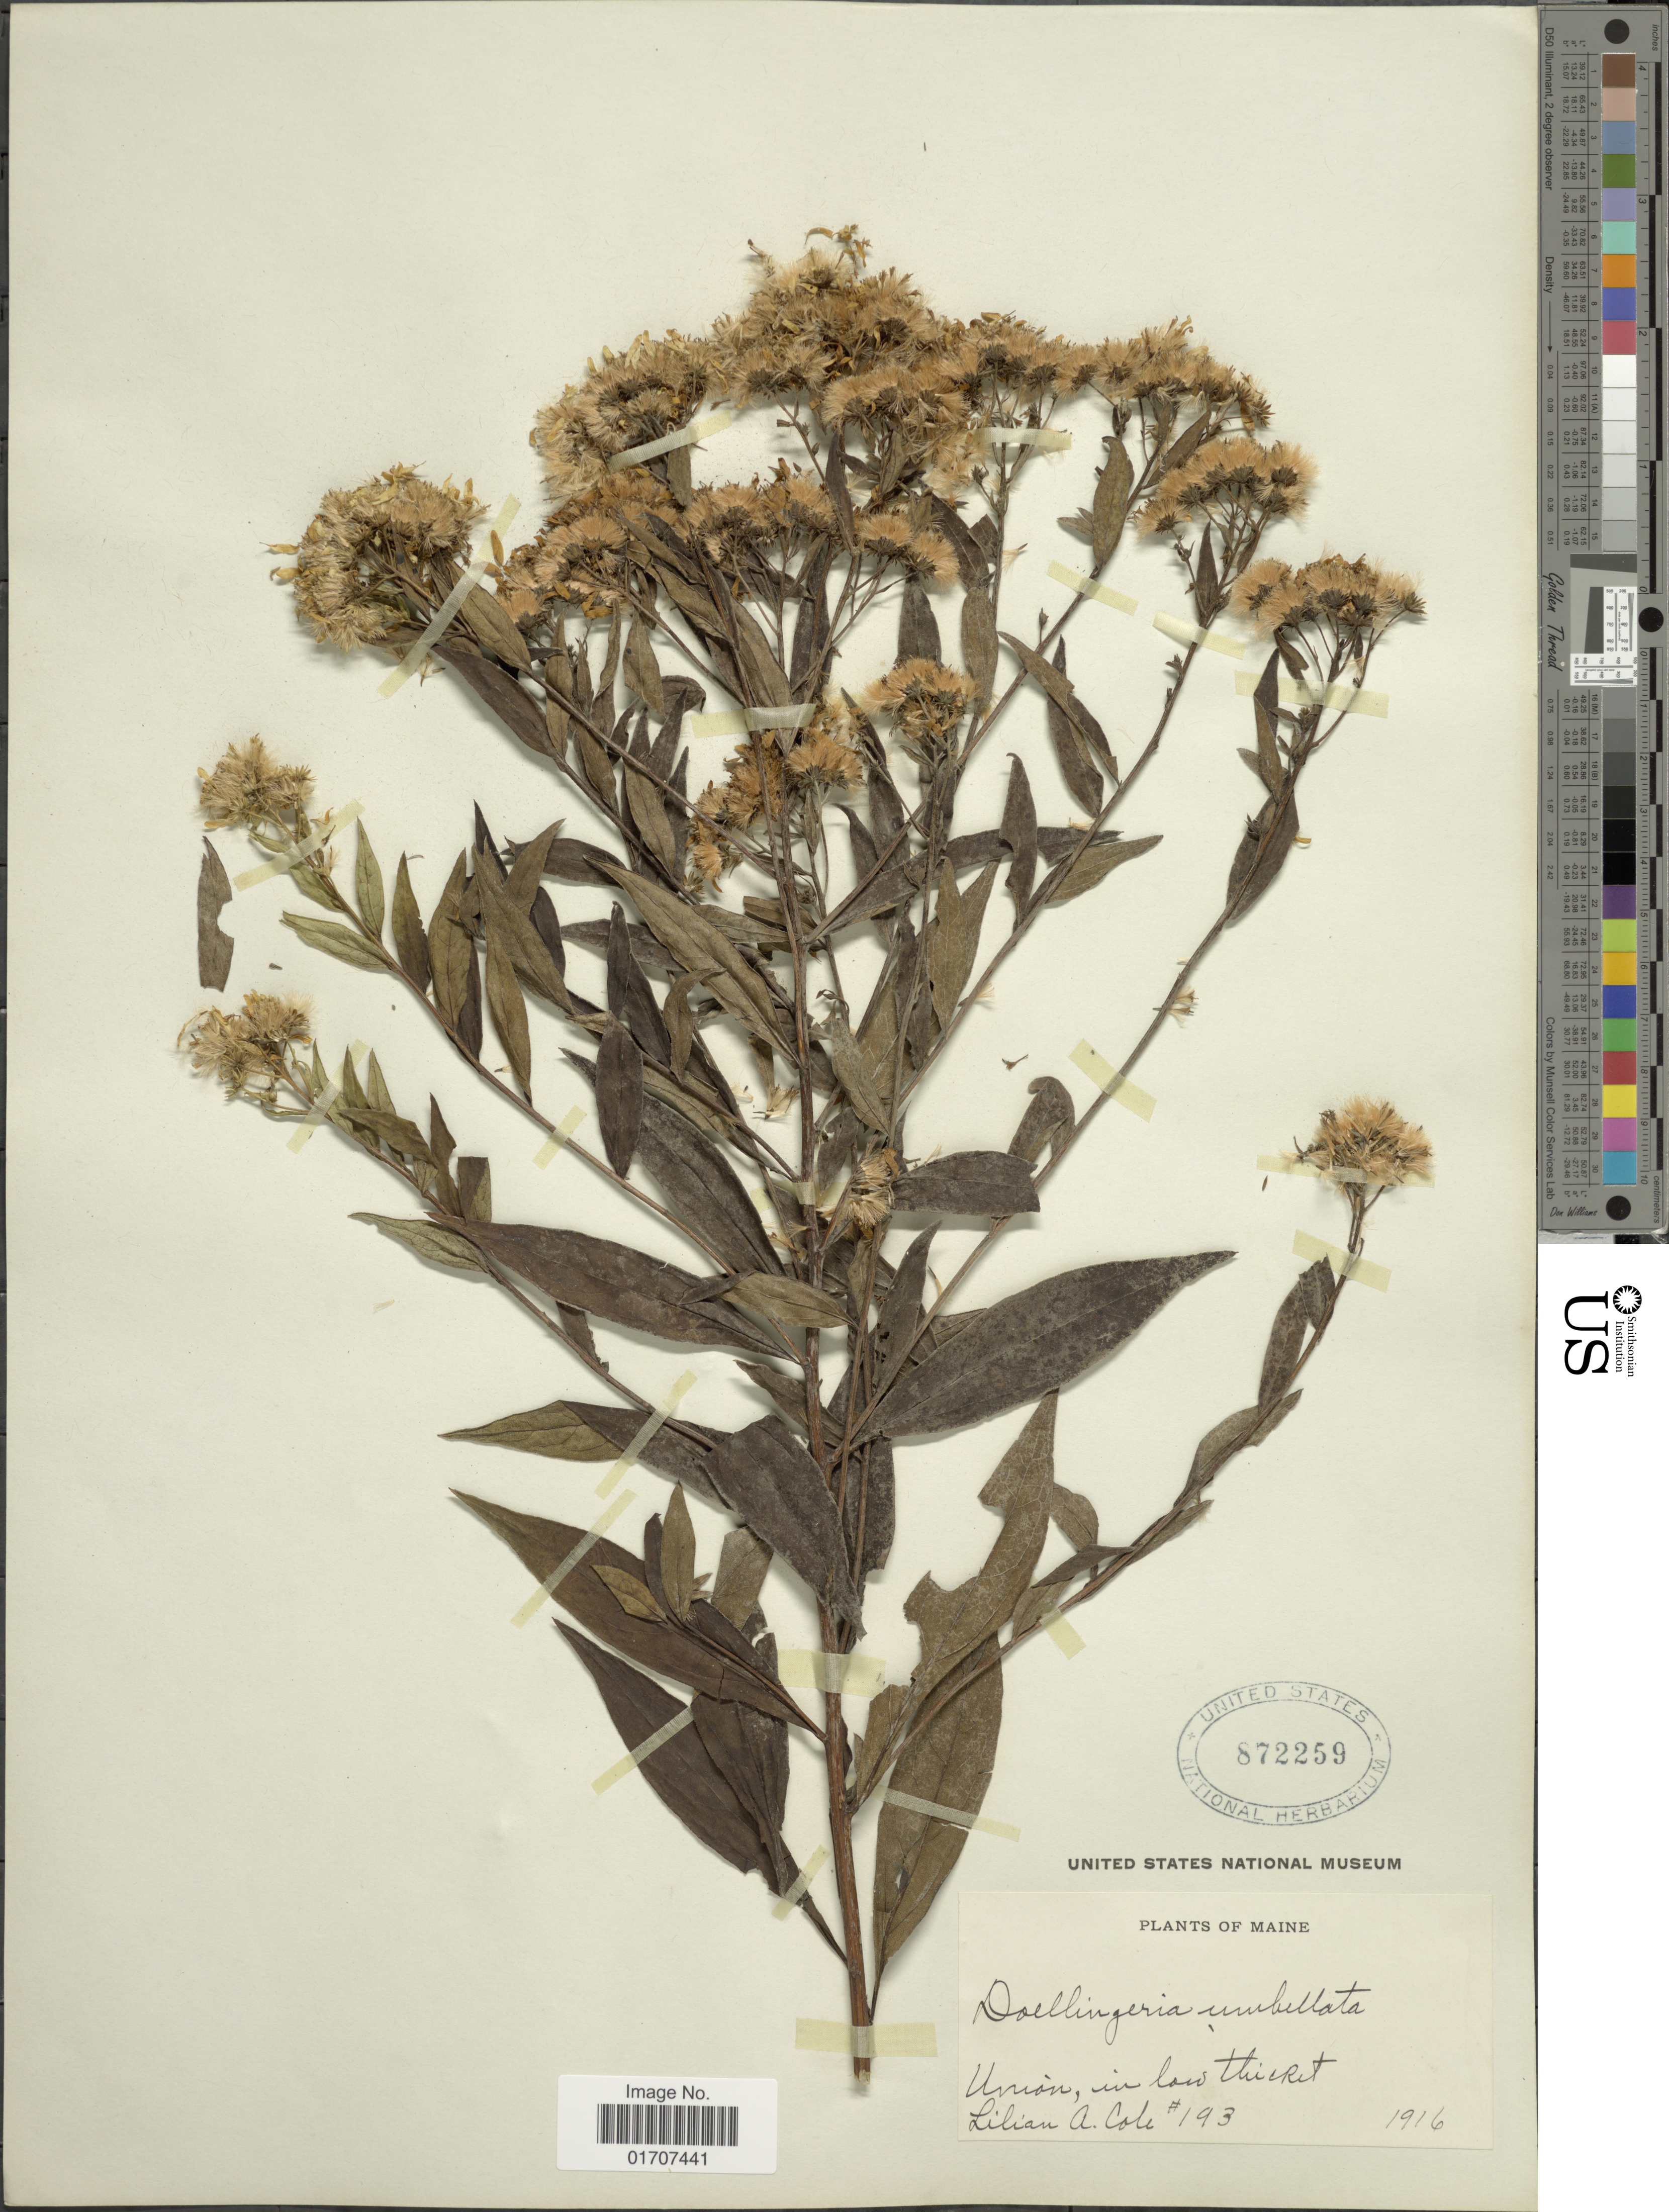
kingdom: Plantae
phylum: Tracheophyta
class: Magnoliopsida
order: Asterales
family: Asteraceae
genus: Doellingeria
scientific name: Doellingeria umbellata var. umbellata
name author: Nees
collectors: L. A. Cole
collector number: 1933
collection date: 1916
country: United States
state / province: Maine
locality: Union, in low thicket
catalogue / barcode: US 872259